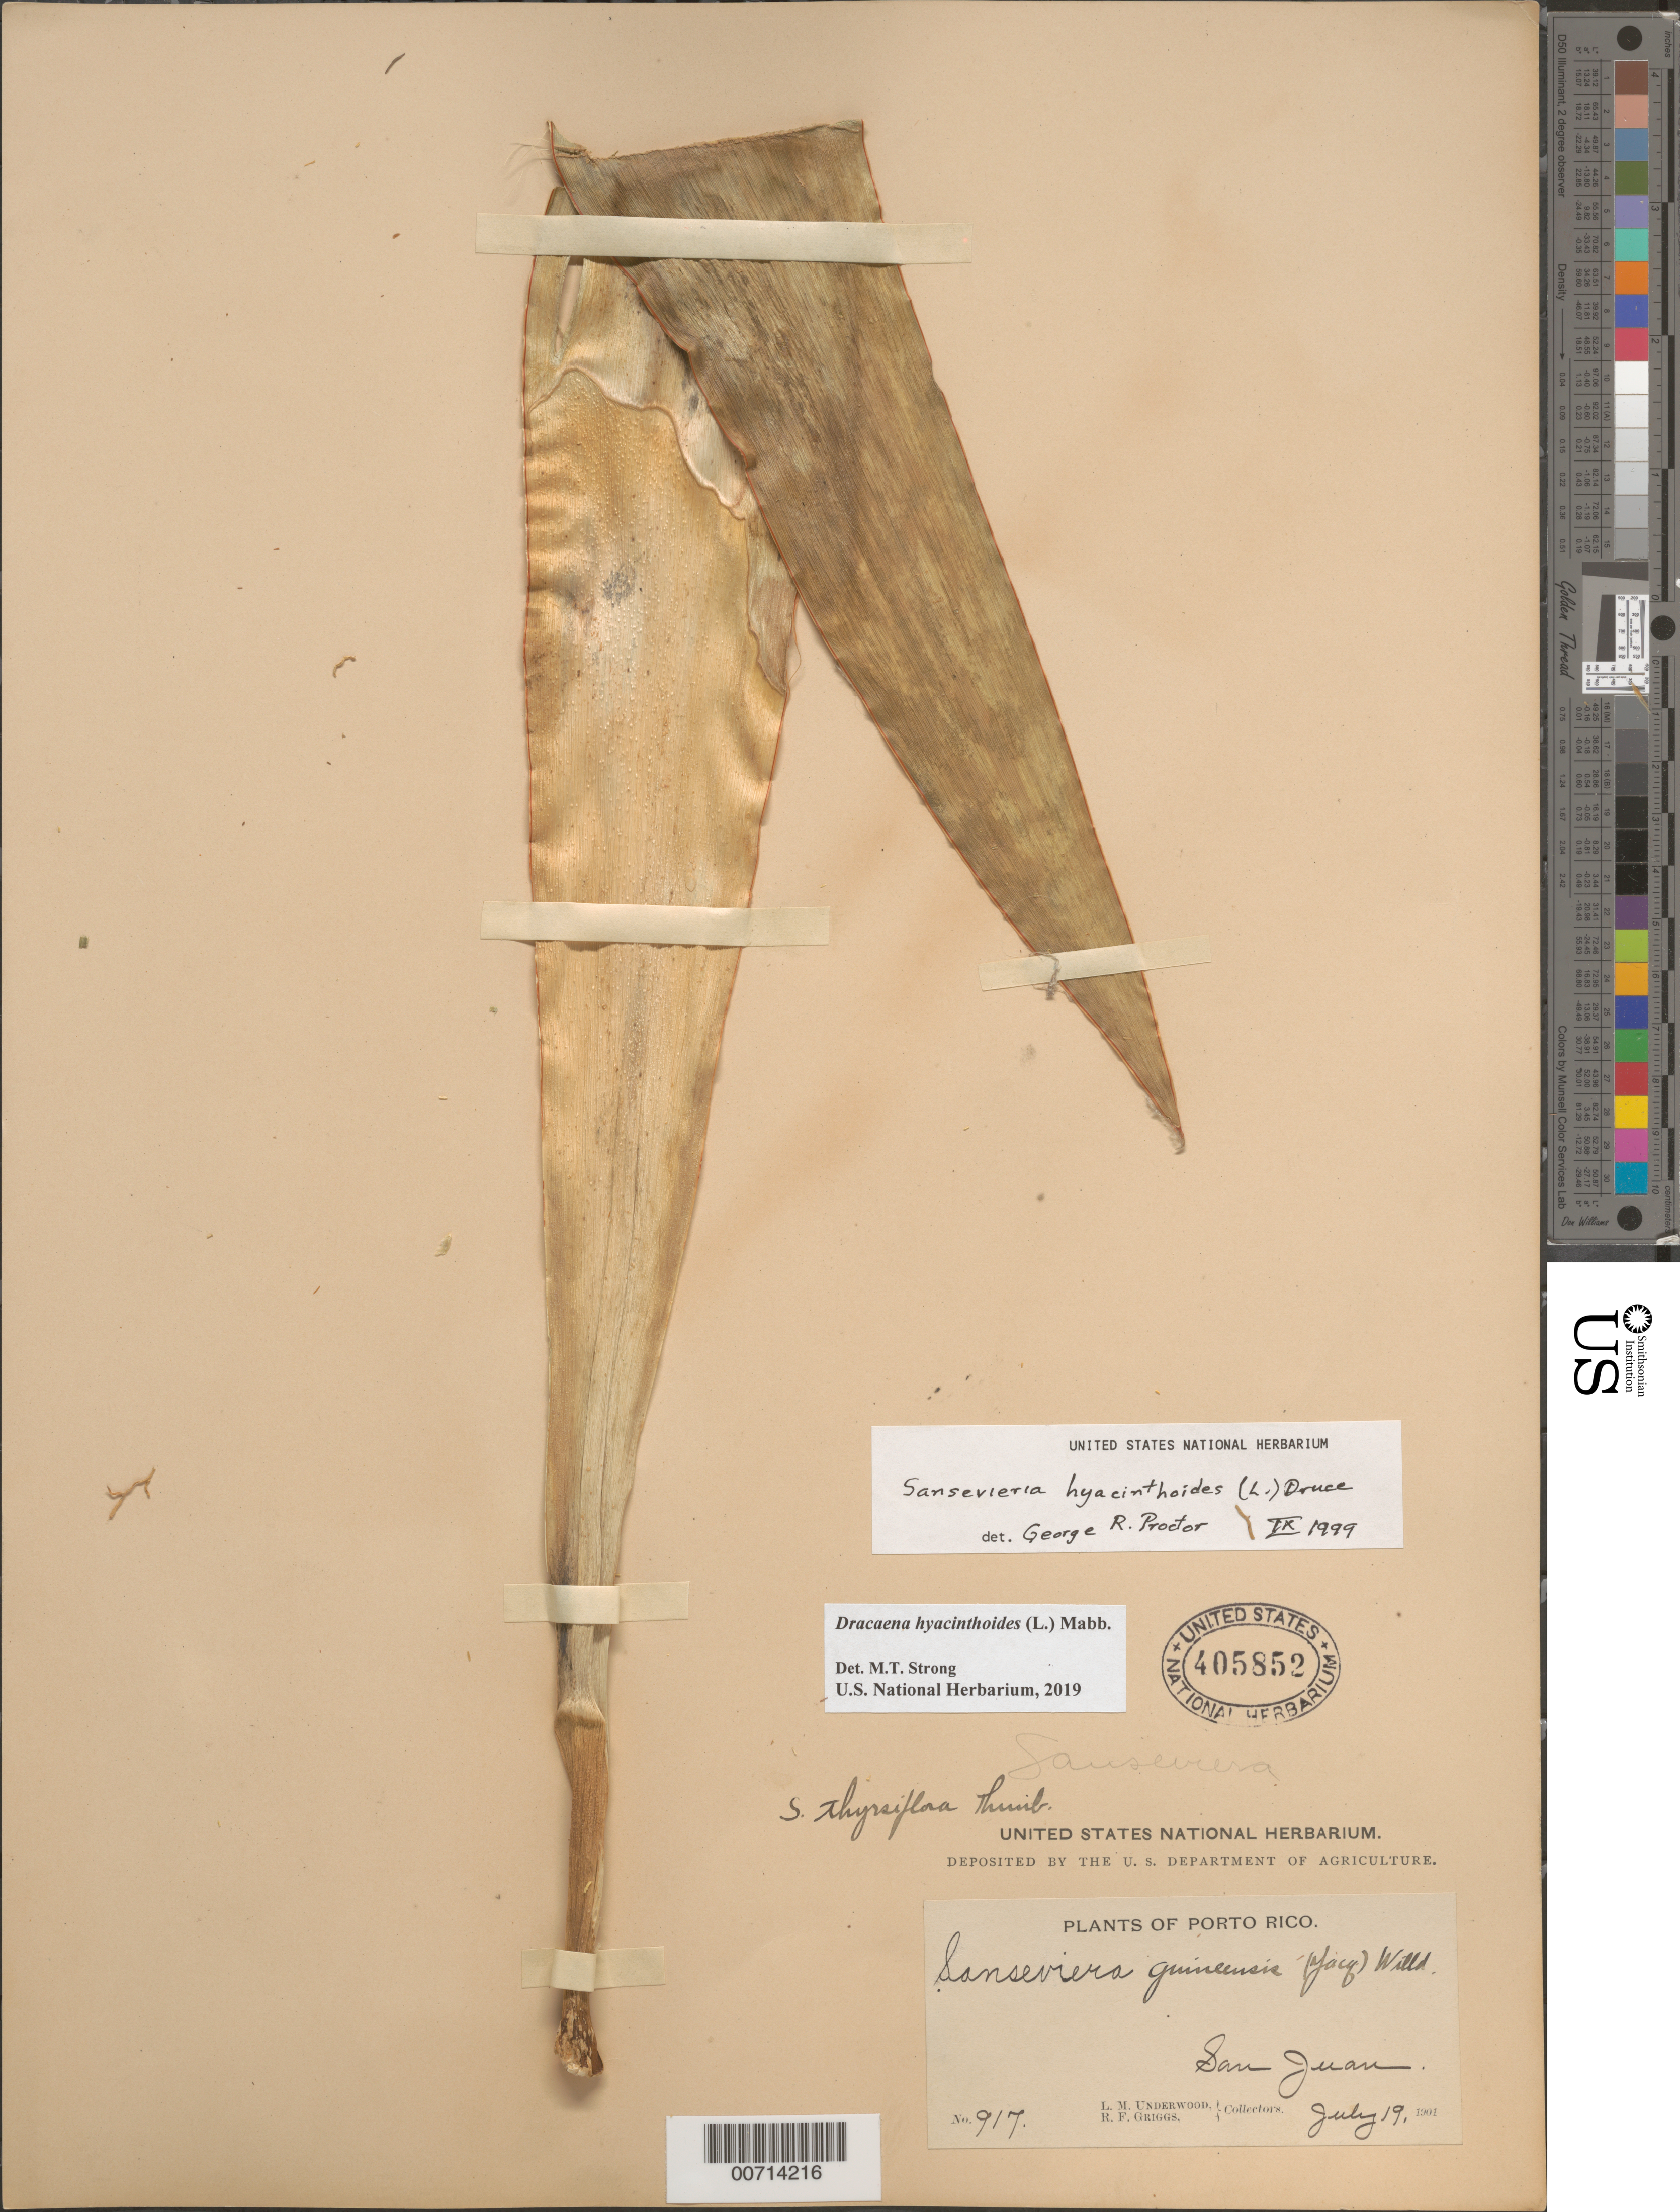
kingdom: Plantae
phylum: Tracheophyta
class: Liliopsida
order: Asparagales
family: Asparagaceae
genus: Dracaena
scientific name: Dracaena hyacinthoides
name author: (L.) Mabb.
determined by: Strong, Mark T., (BOT), Smithsonian Institution - National Museum of Natural History (UNITED STATES)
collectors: L. M. Underwood & R. F. Griggs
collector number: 917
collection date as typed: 19 Jul 1901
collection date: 1901-07-19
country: Puerto Rico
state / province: San Juan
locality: San Juan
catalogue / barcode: US 405852